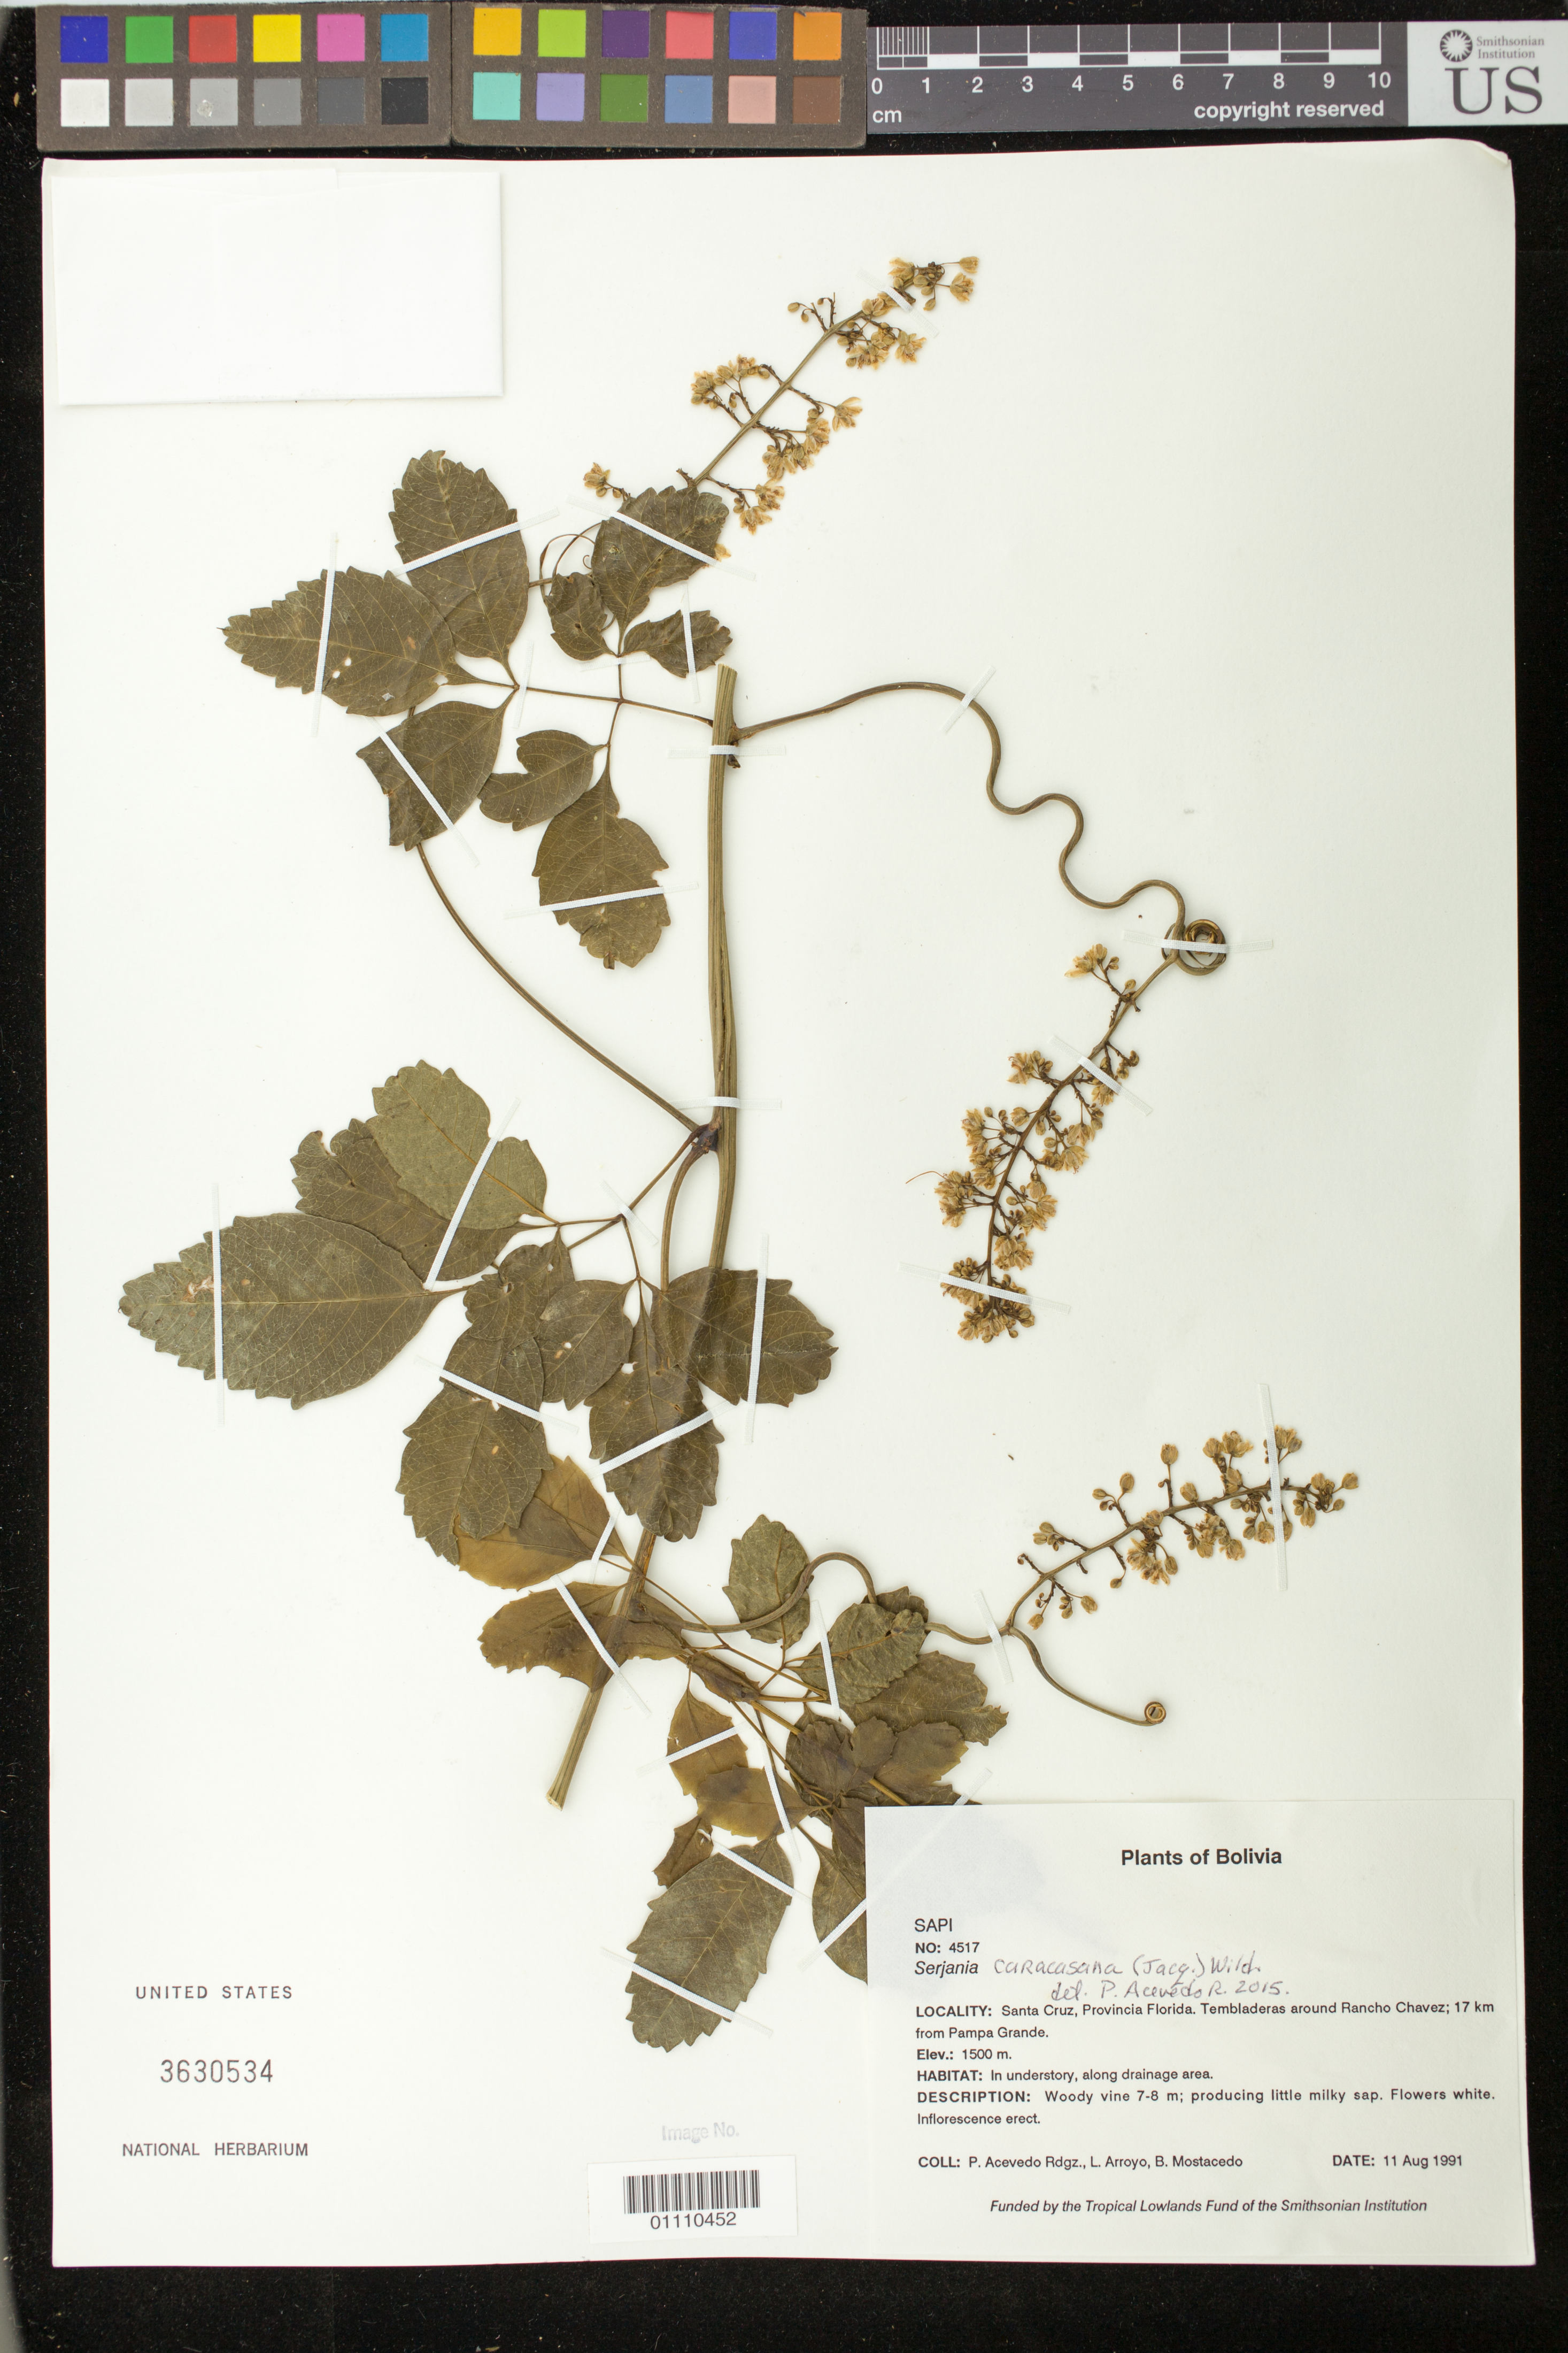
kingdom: Plantae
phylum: Tracheophyta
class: Magnoliopsida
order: Sapindales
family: Sapindaceae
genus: Serjania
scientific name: Serjania caracasana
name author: (Jacq.) Willd.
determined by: Acevedo-Rodríguez, P., (BOT), Smithsonian Institution - National Museum of Natural History (UNITED STATES)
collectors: P. Acevedo-Rodr., L. Arroyo & B. Mostacedo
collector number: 4517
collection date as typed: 11 Aug 1991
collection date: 1991-08-11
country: Bolivia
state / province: Santa Cruz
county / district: Florida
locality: Tembladeras around Rancho Chavez; 17 km from Pampa Grande.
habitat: In understory, along drainage area.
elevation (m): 1500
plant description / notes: US, NY, CTES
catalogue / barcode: US 3630534